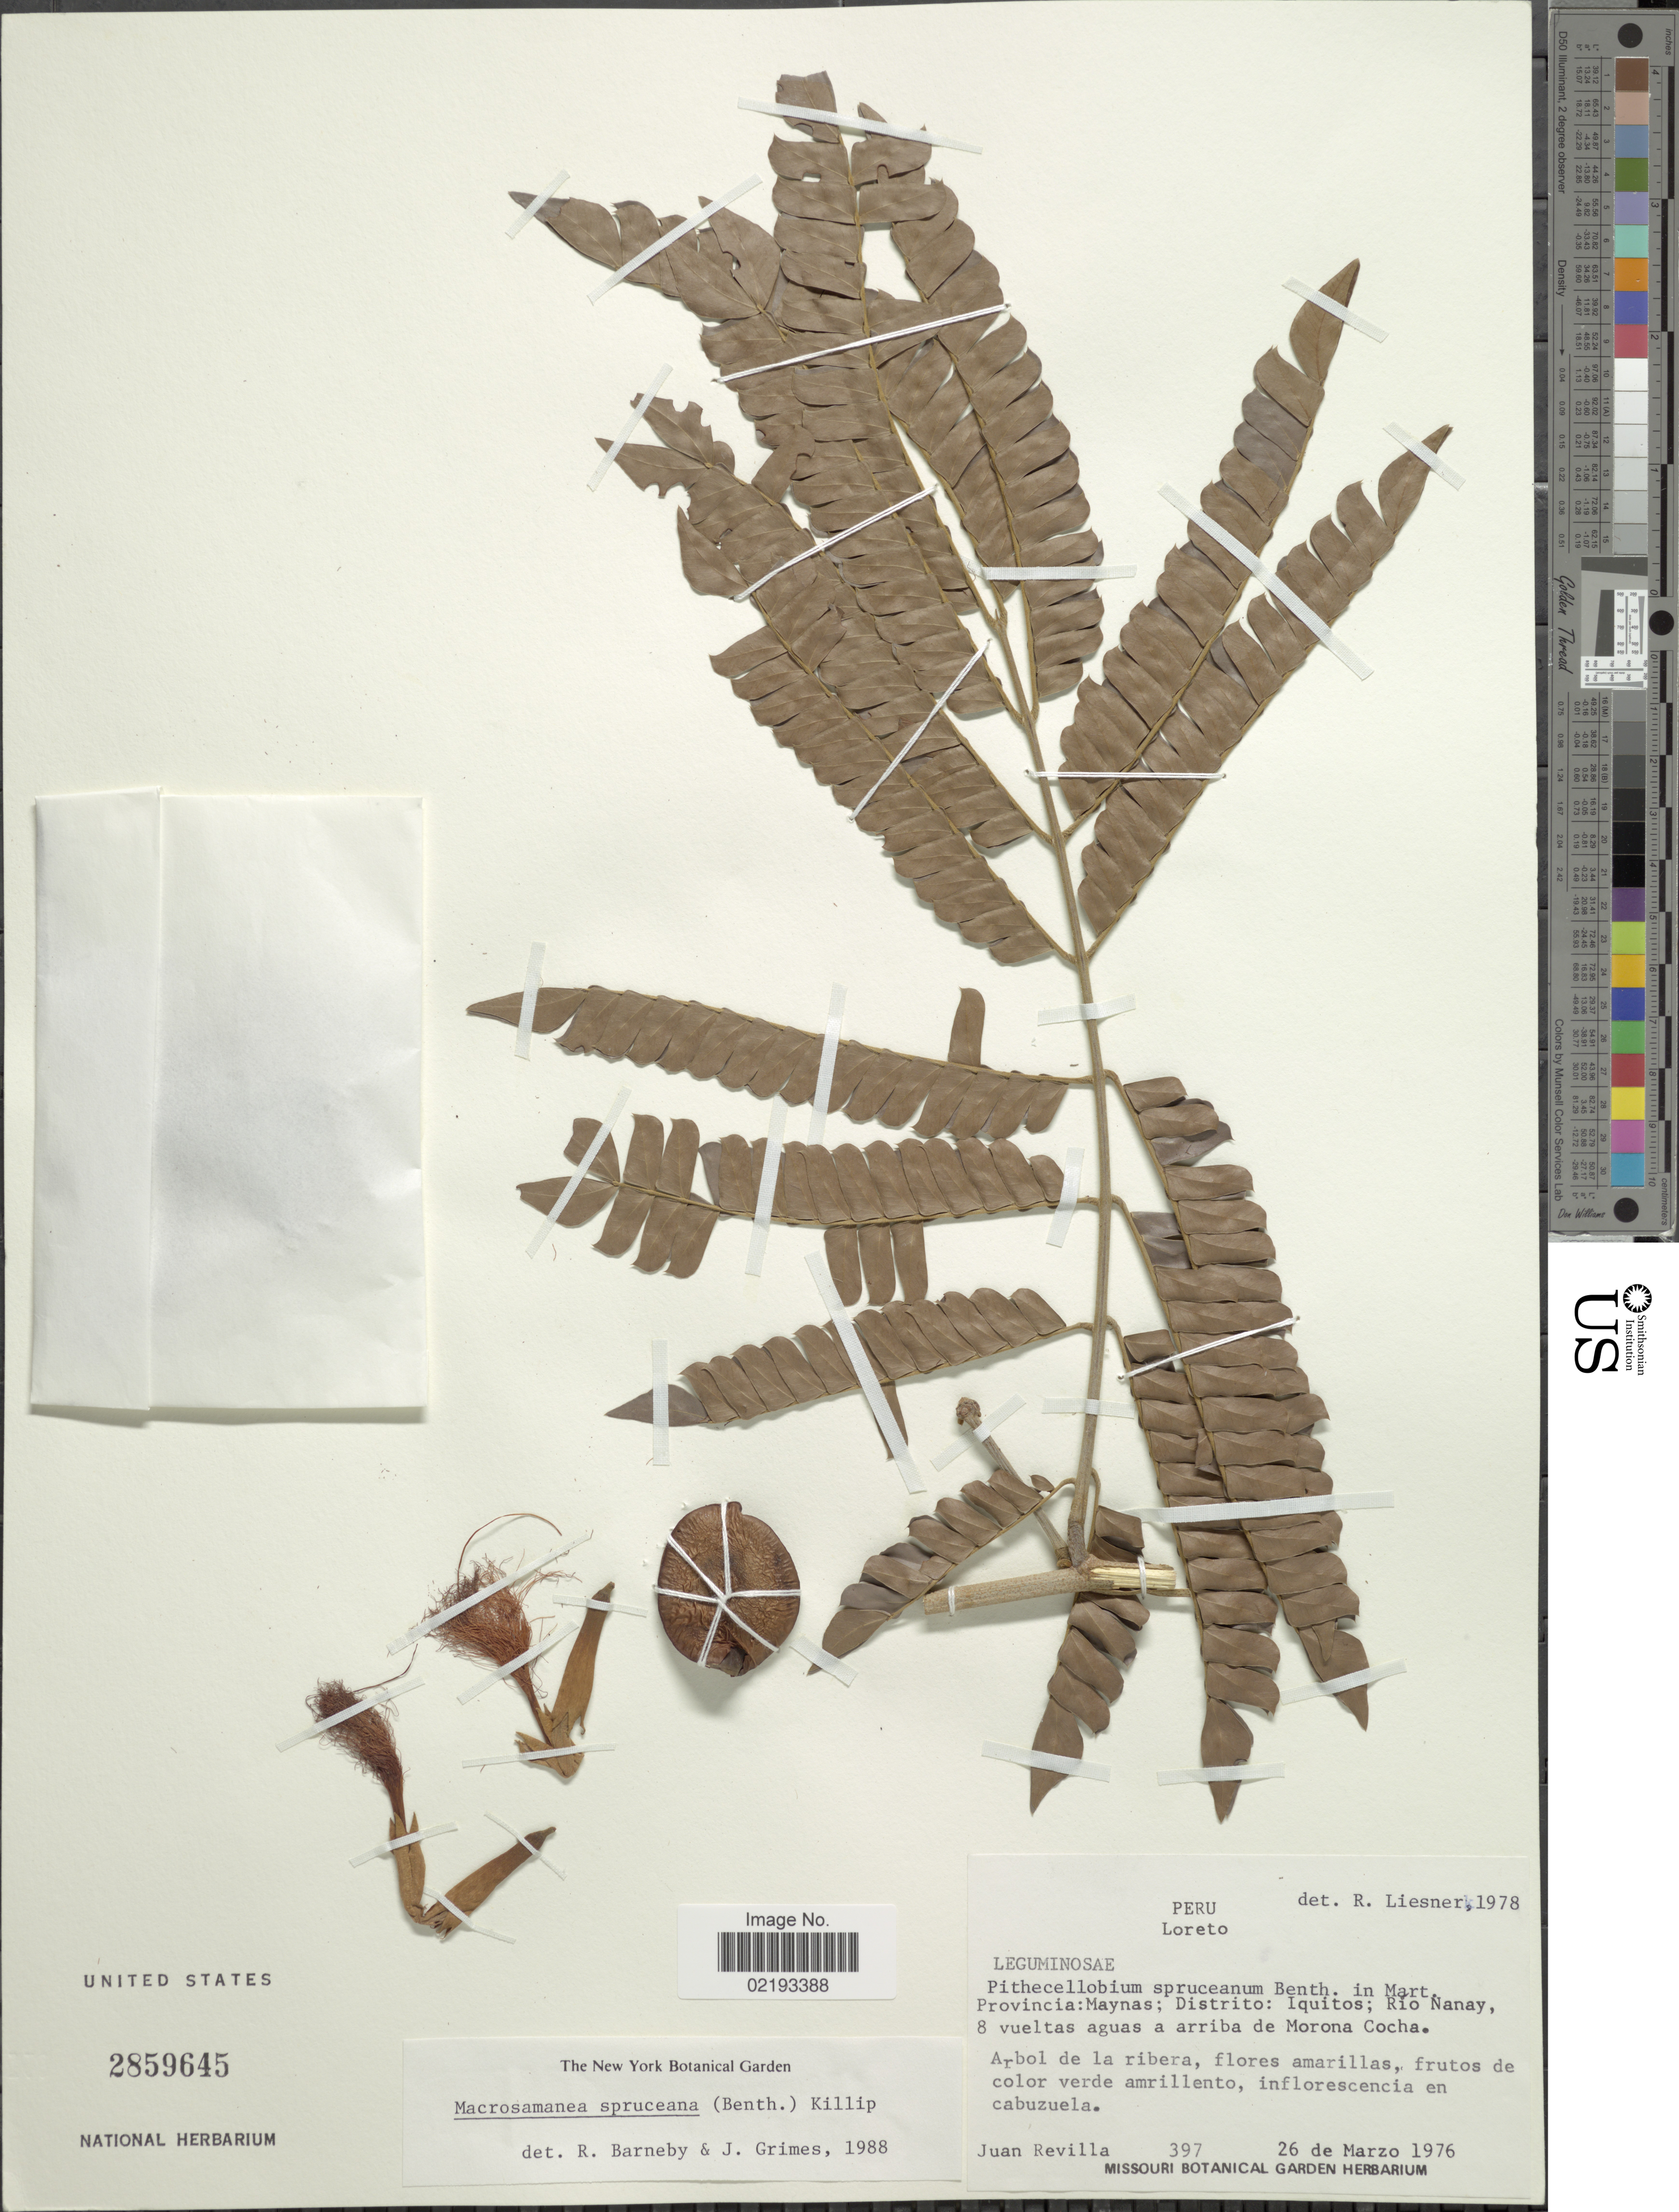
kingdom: Plantae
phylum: Tracheophyta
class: Magnoliopsida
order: Fabales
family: Fabaceae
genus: Macrosamanea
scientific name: Macrosamanea spruceana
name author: (Benth.) Killip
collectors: J. Revilla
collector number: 397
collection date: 1976-03-26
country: Peru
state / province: Loreto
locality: Province: Maynas; Distrito: Iquitos; Rio Nanay, 8 vueltas agus a arriba de Morona Cocha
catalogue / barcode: US 2859645